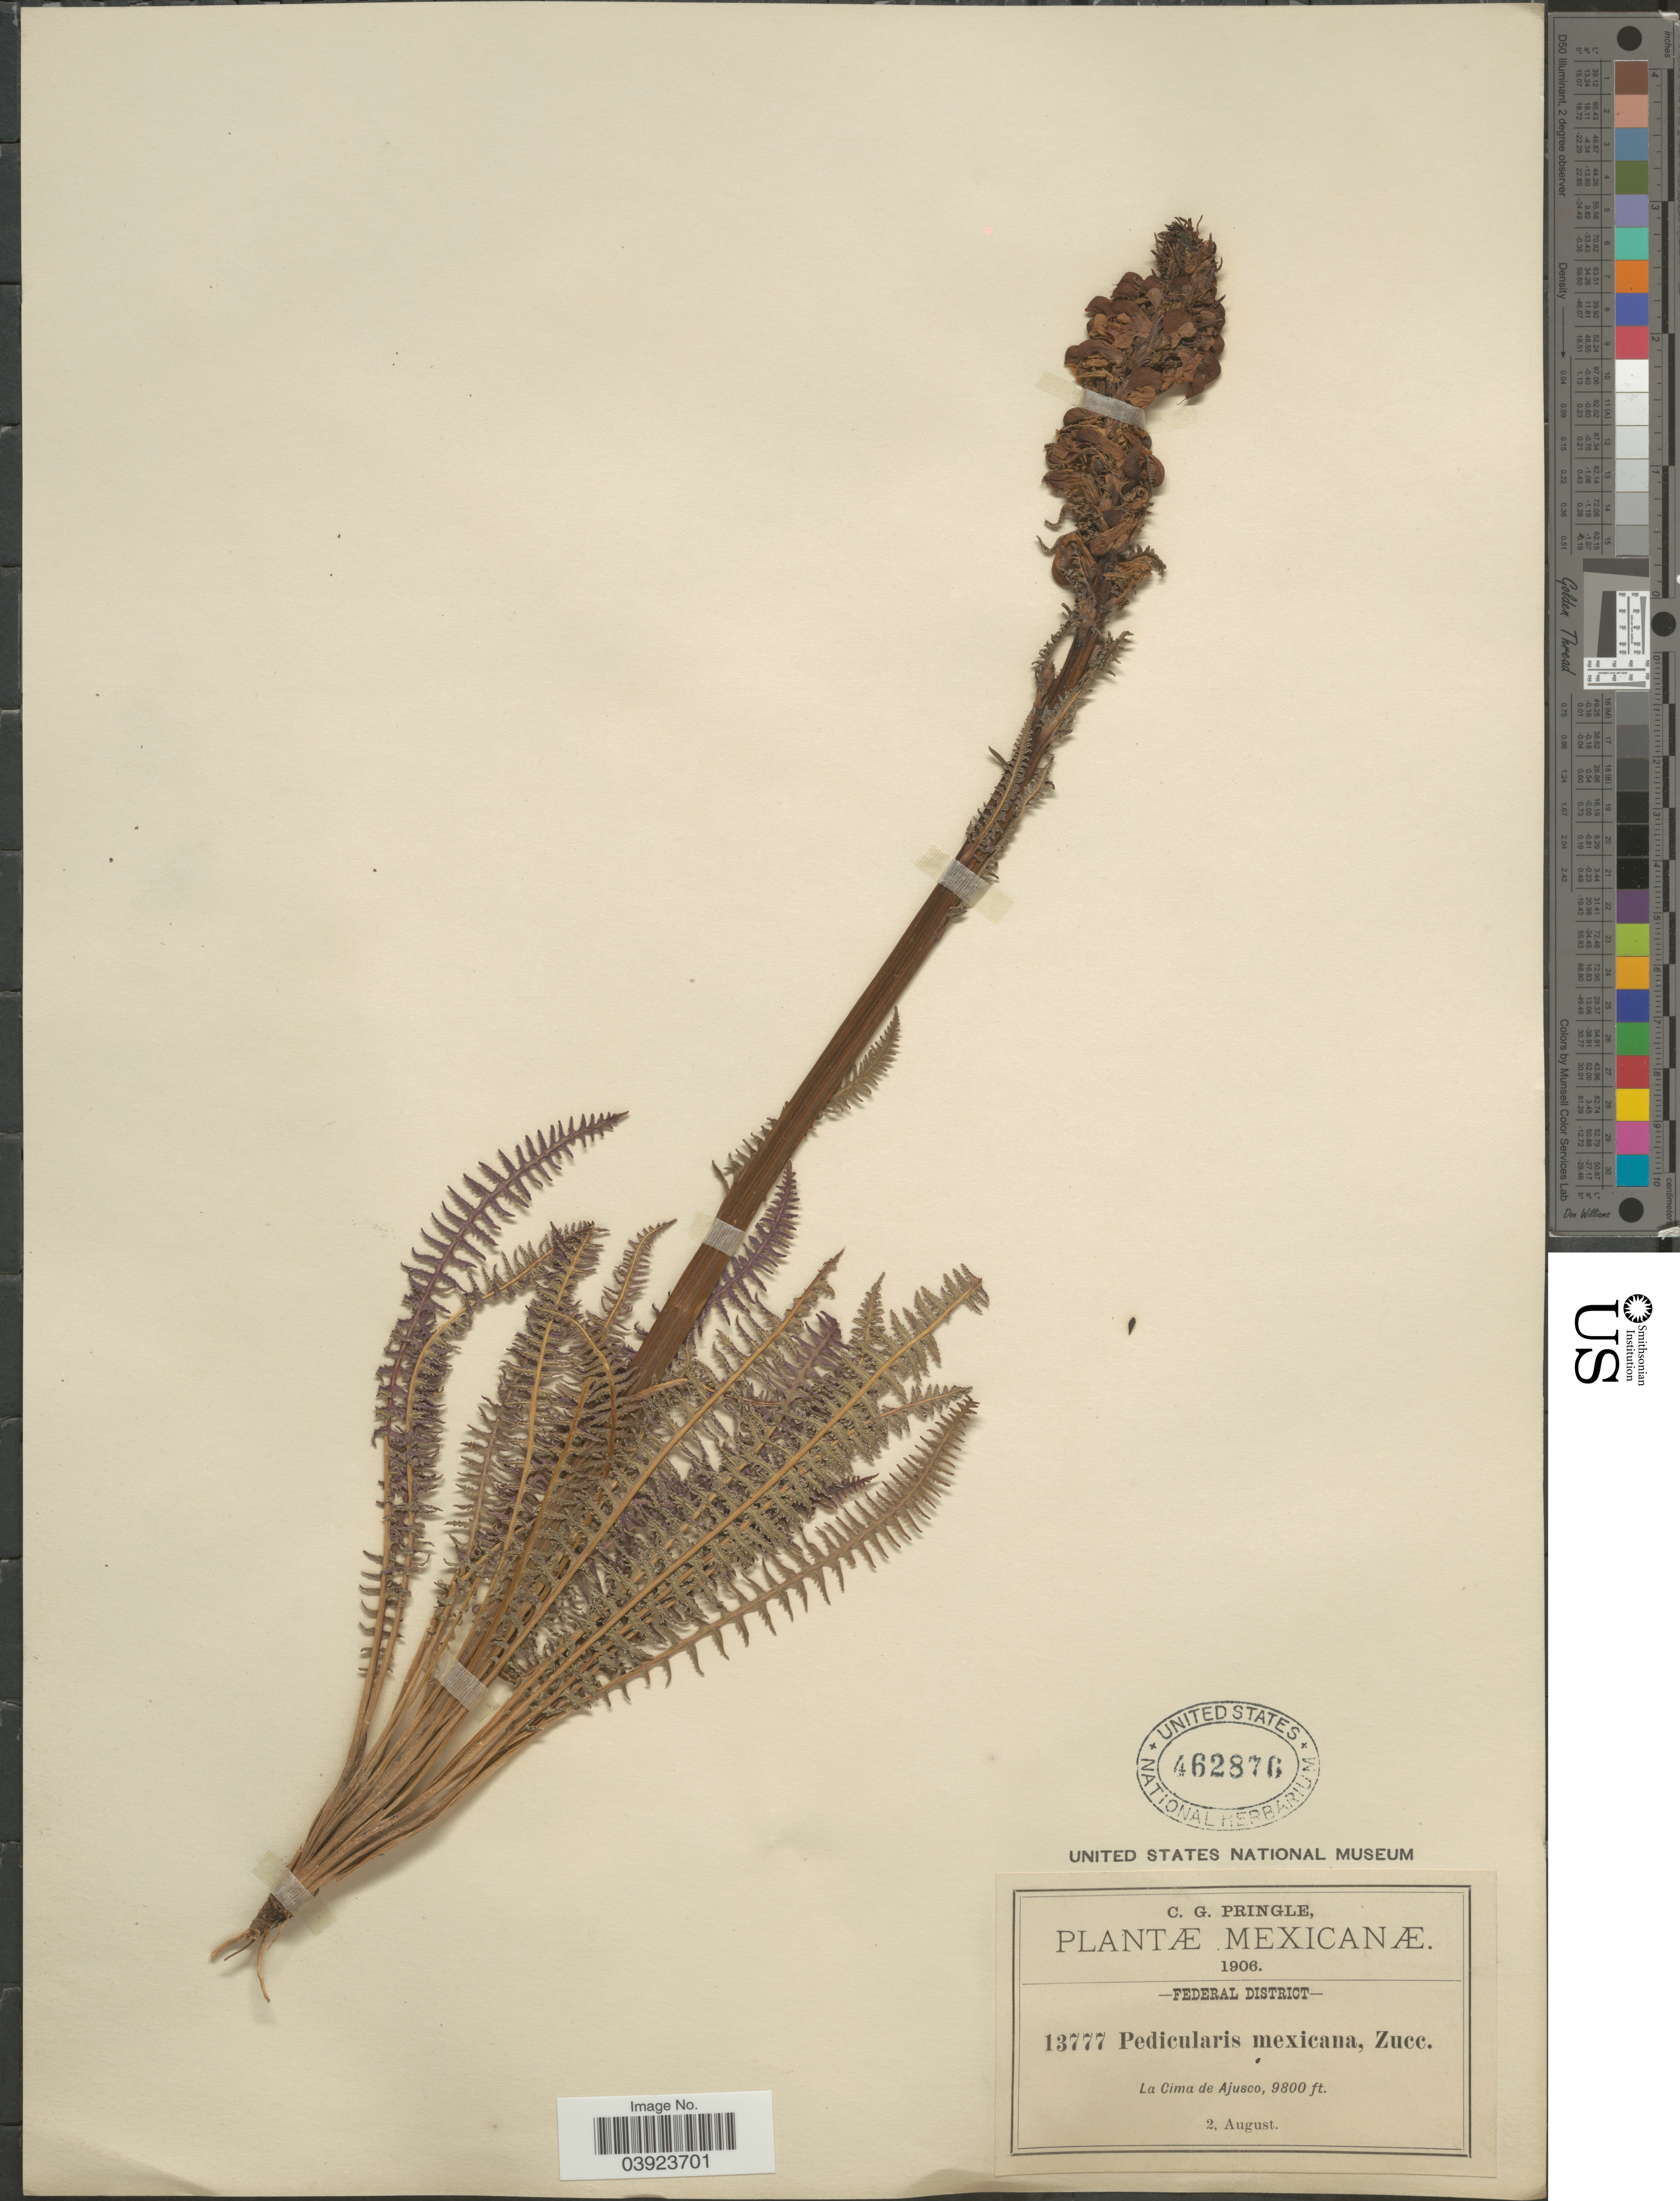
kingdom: Plantae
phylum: Tracheophyta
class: Magnoliopsida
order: Lamiales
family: Orobanchaceae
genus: Pedicularis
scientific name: Pedicularis mexicana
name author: Zucc. ex Bunge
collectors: C. G. Pringle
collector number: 13777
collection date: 1906-08-02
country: Mexico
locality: Federal District. La Cima de Ajusco.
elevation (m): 2987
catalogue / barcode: US 462876